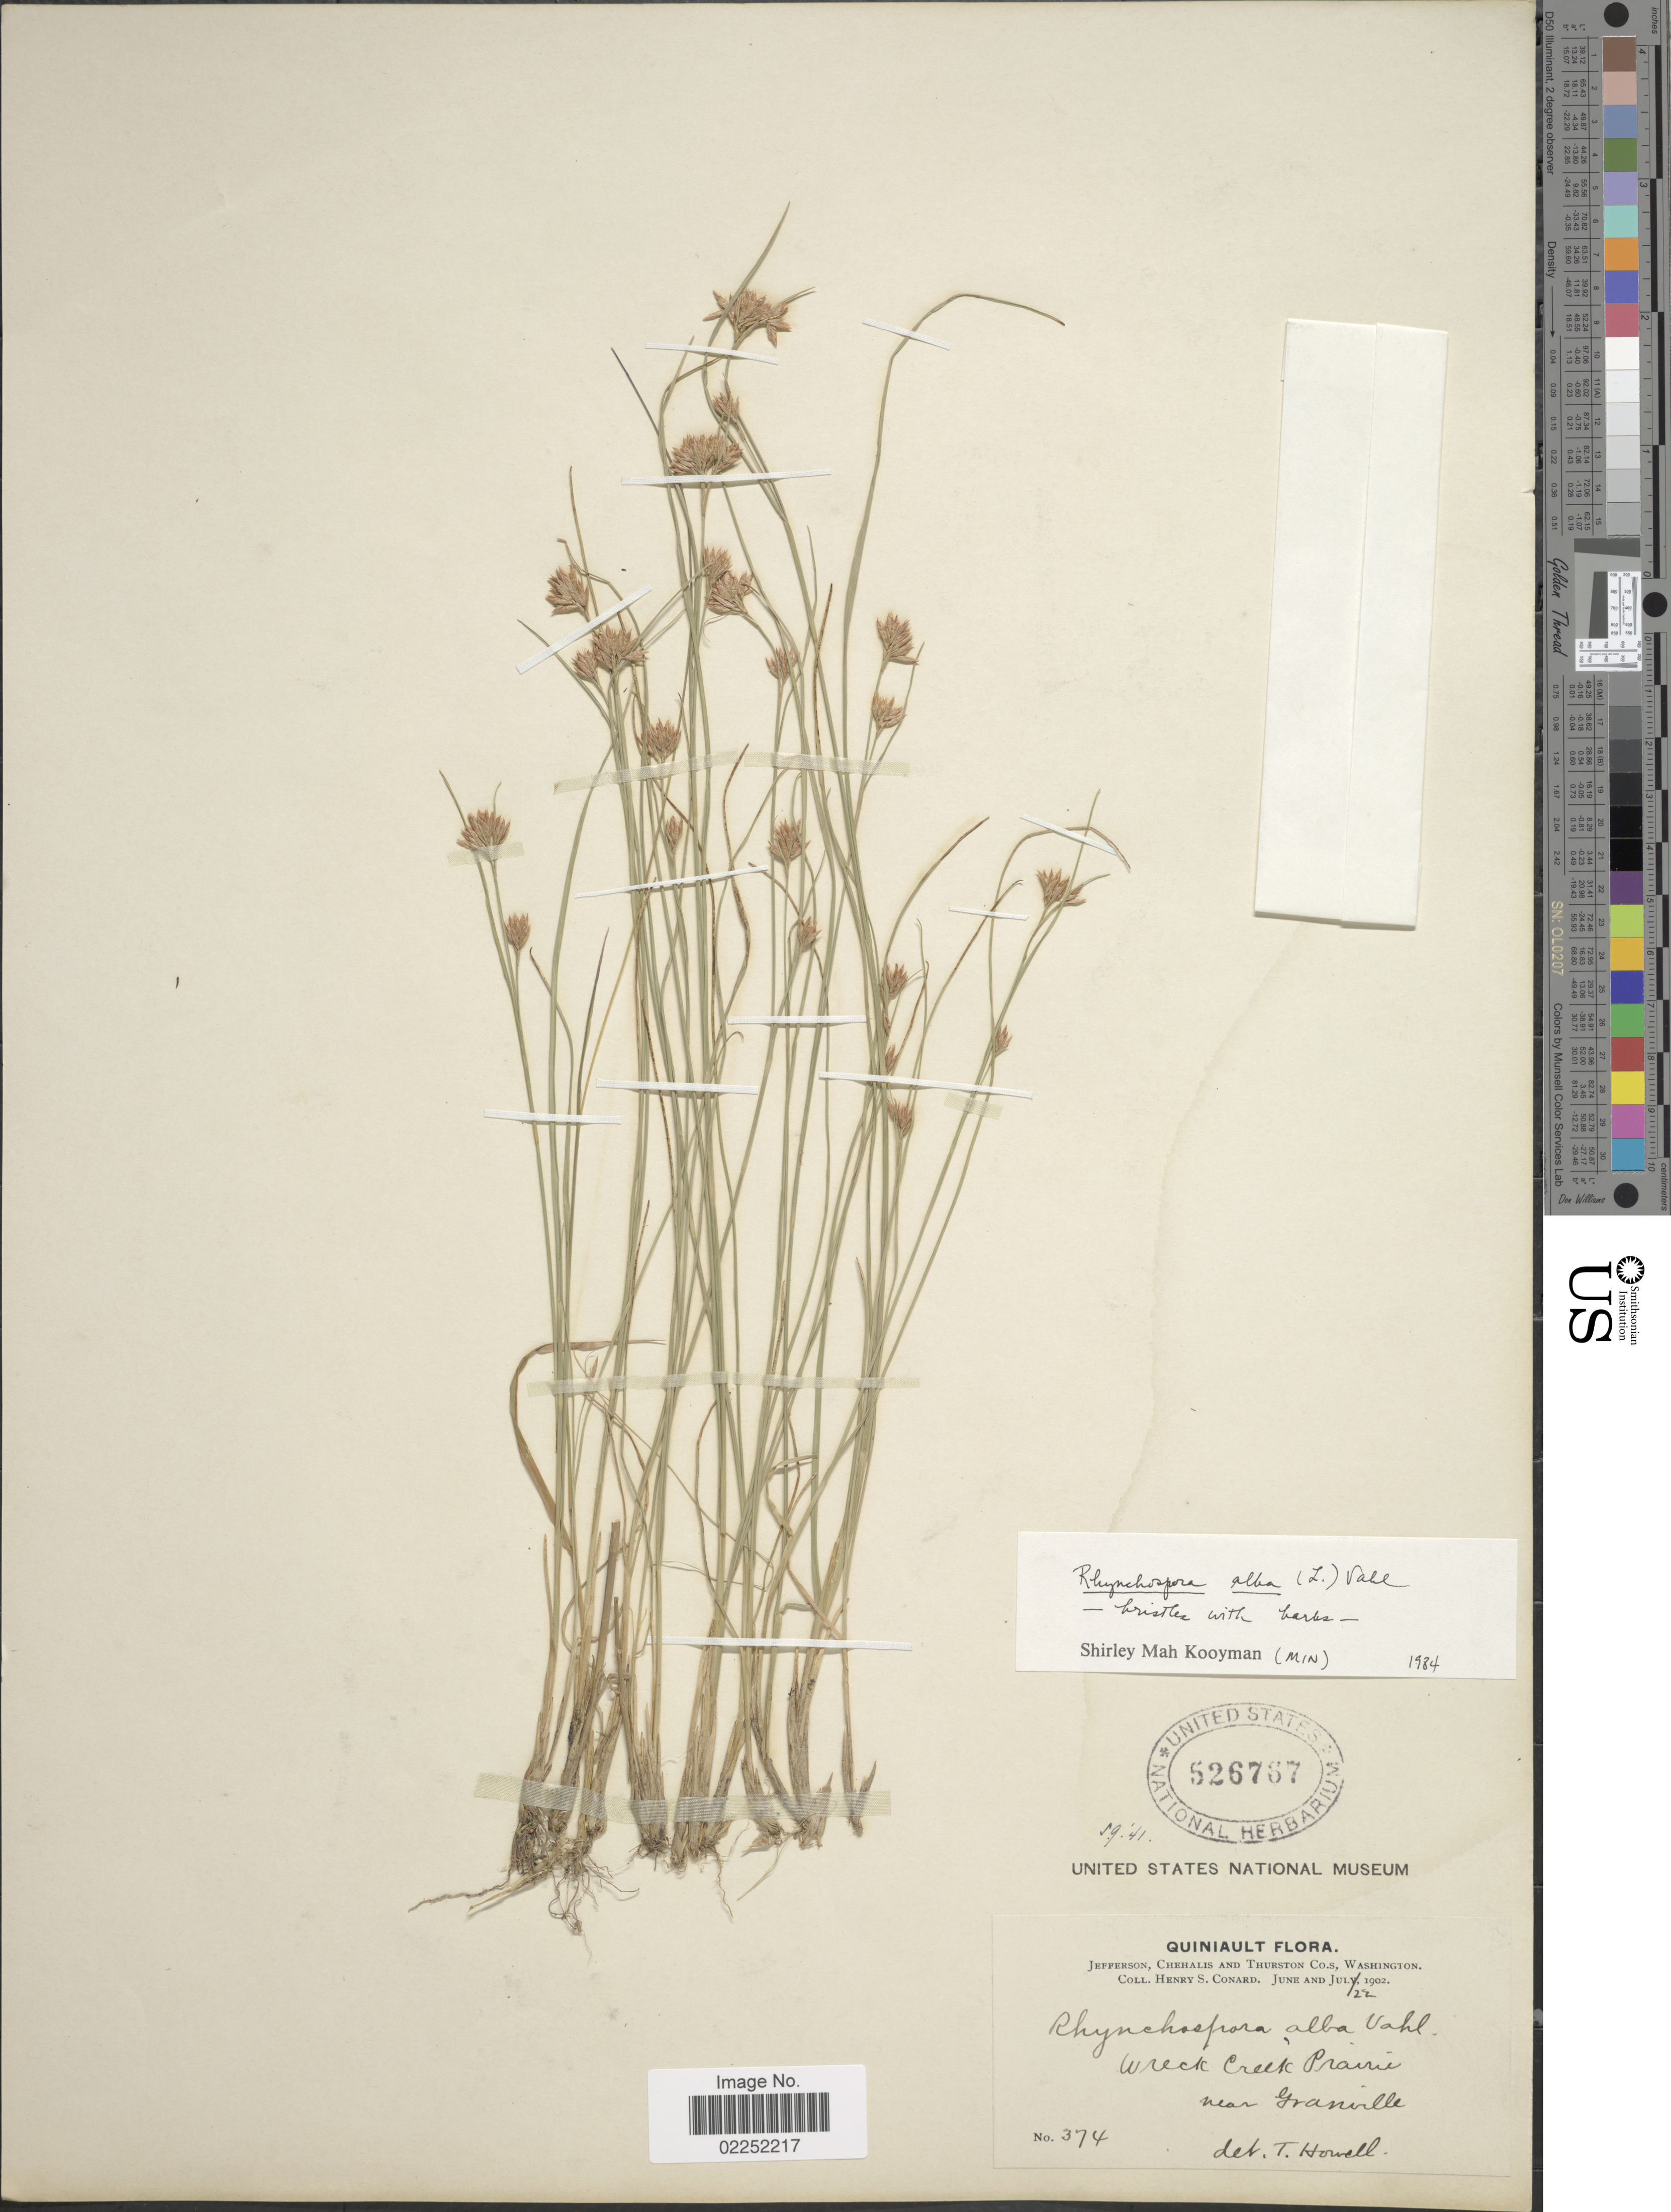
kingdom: Plantae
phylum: Tracheophyta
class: Liliopsida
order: Poales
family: Cyperaceae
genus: Rhynchospora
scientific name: Rhynchospora alba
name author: (L.) Vahl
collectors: H. S. Conard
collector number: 374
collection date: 1902-07-22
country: United States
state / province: Washington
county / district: Thurston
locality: Quiniault, Jefferson, Chehalis and Thurston Co. s, Wreck Creek Prairie near Granville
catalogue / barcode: US 526767